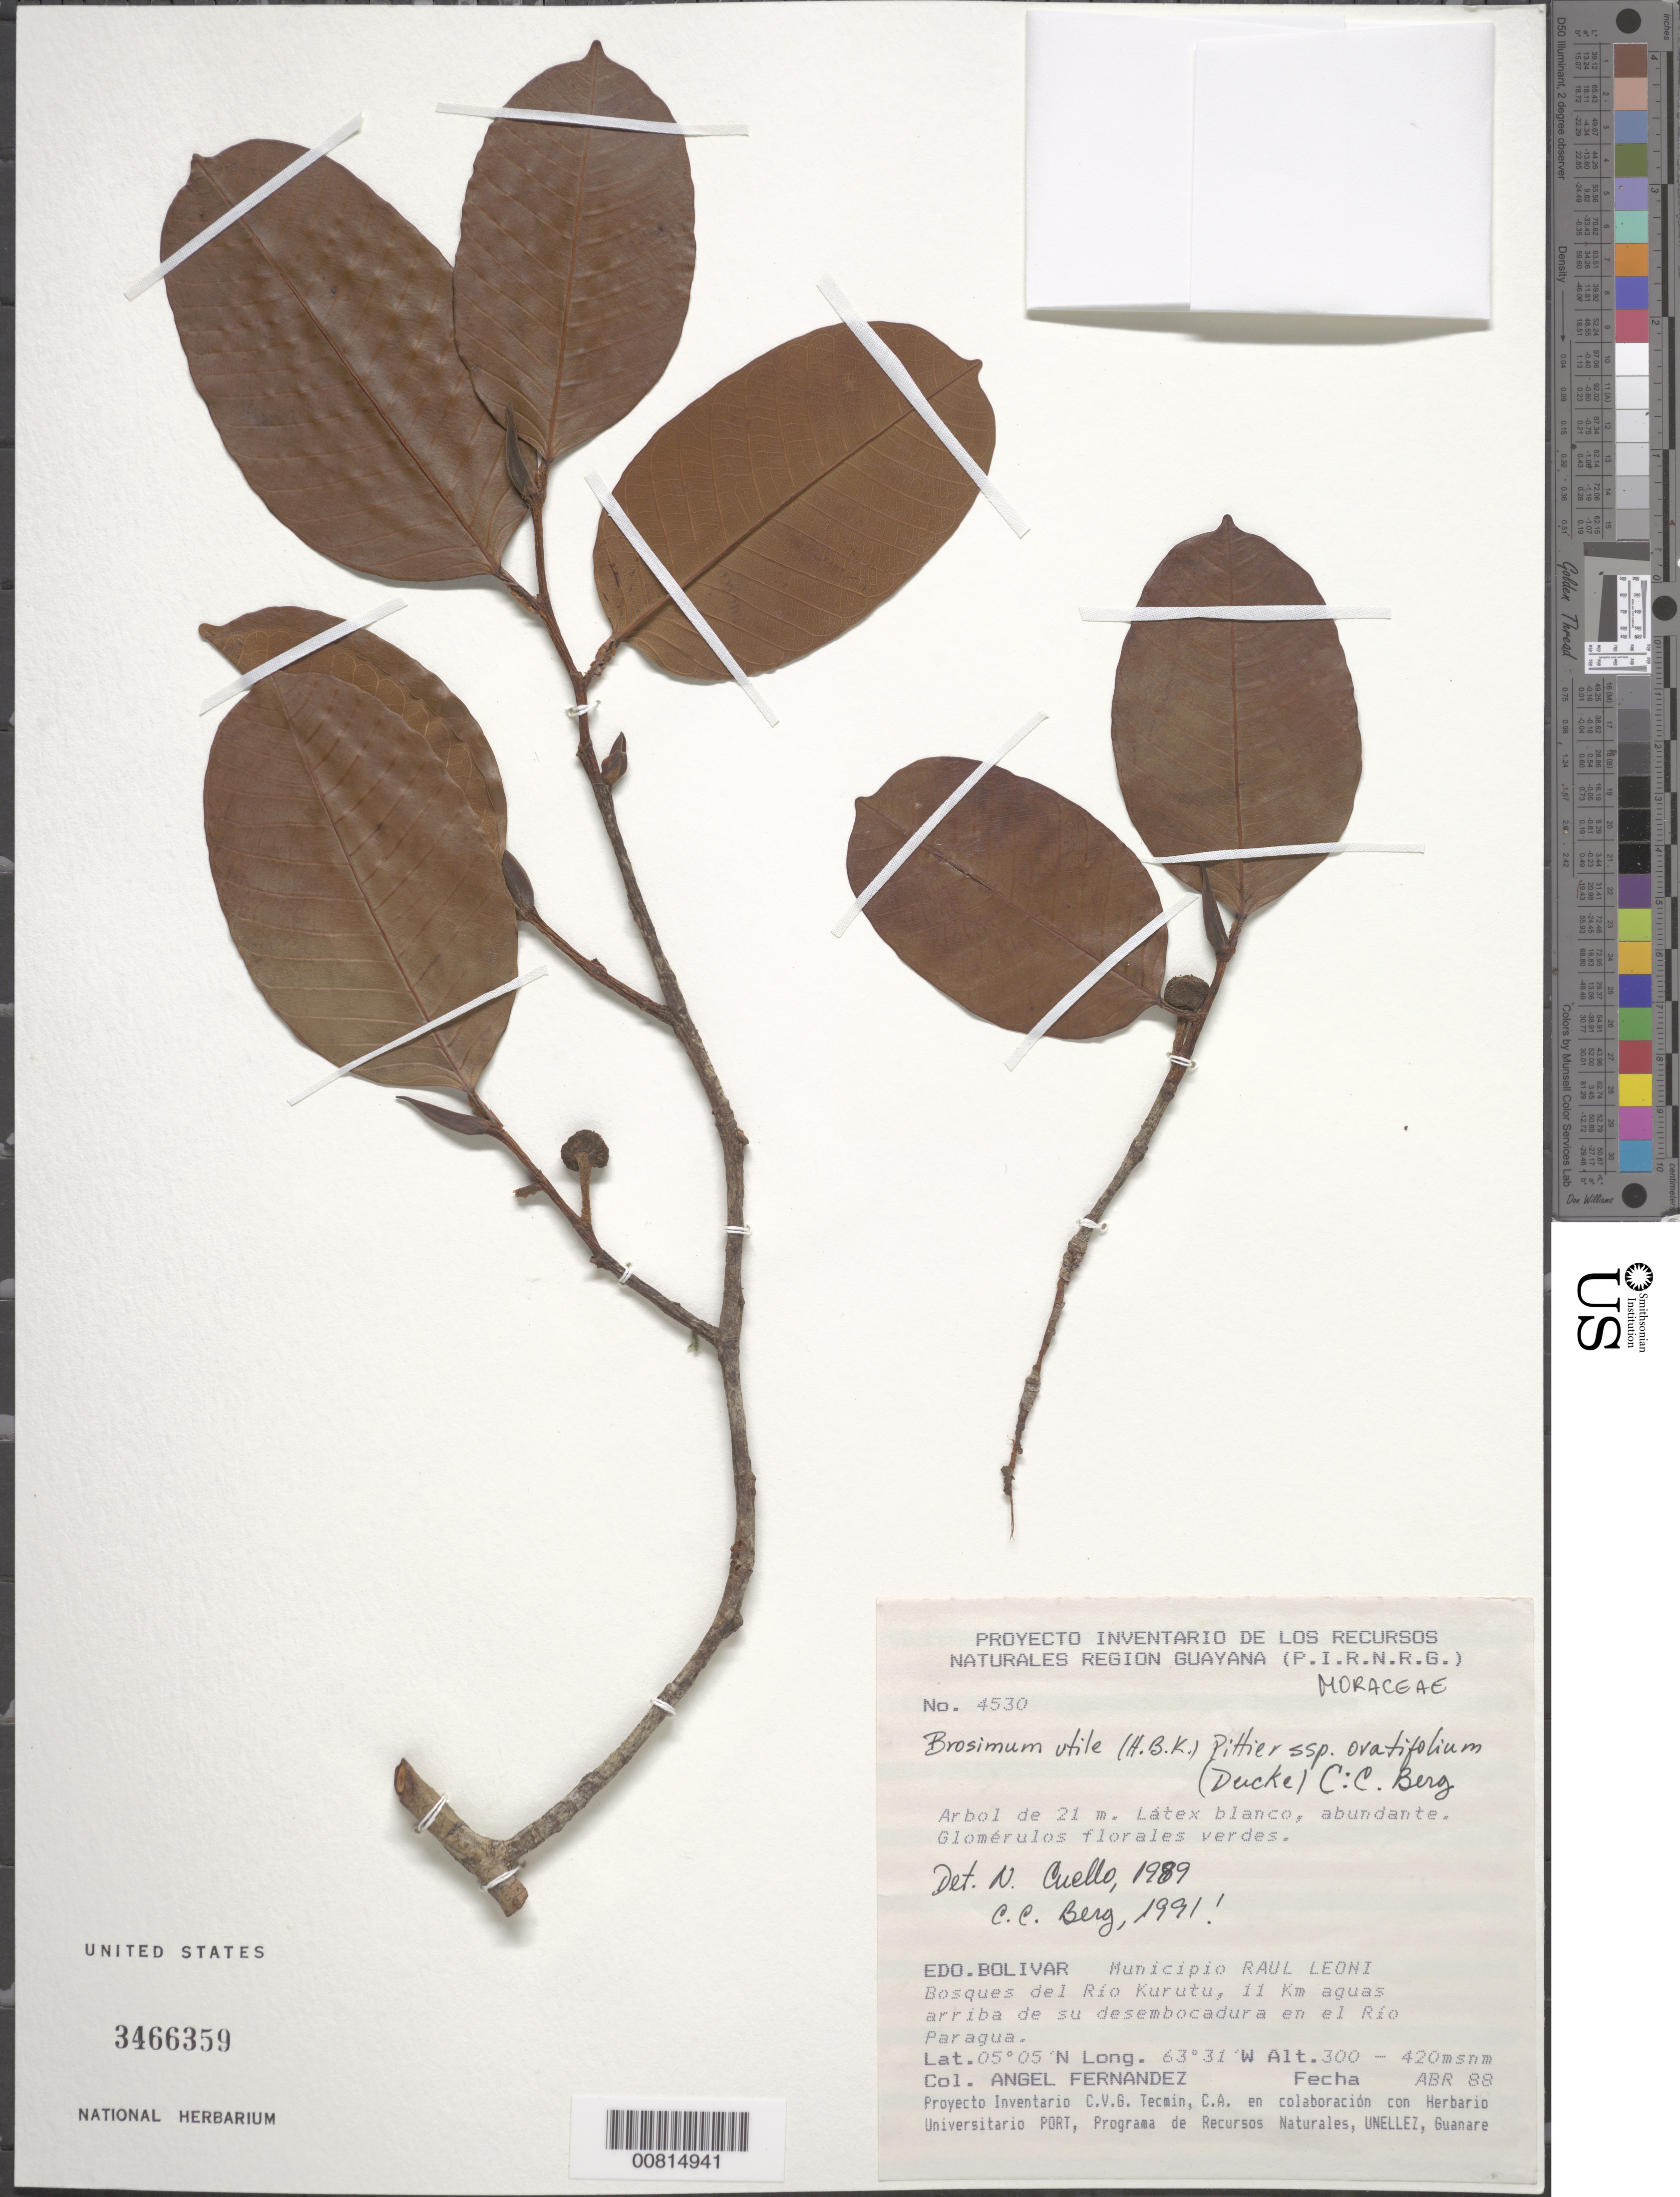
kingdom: Plantae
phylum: Tracheophyta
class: Magnoliopsida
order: Rosales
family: Moraceae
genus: Brosimum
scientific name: Brosimum utile subsp. ovatifolium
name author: (Ducke) C.C. Berg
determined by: Berg, C. C.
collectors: A. Fernández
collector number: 4530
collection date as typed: Apr-88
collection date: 1988-04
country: Venezuela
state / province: Bolívar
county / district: Angostura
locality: Mun. Raúl Leoni [=Angostura], Río Kurutu, 11 km aguas arriba de su desembocadura en el Río Paragua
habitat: Forest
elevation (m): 300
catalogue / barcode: US 3466359